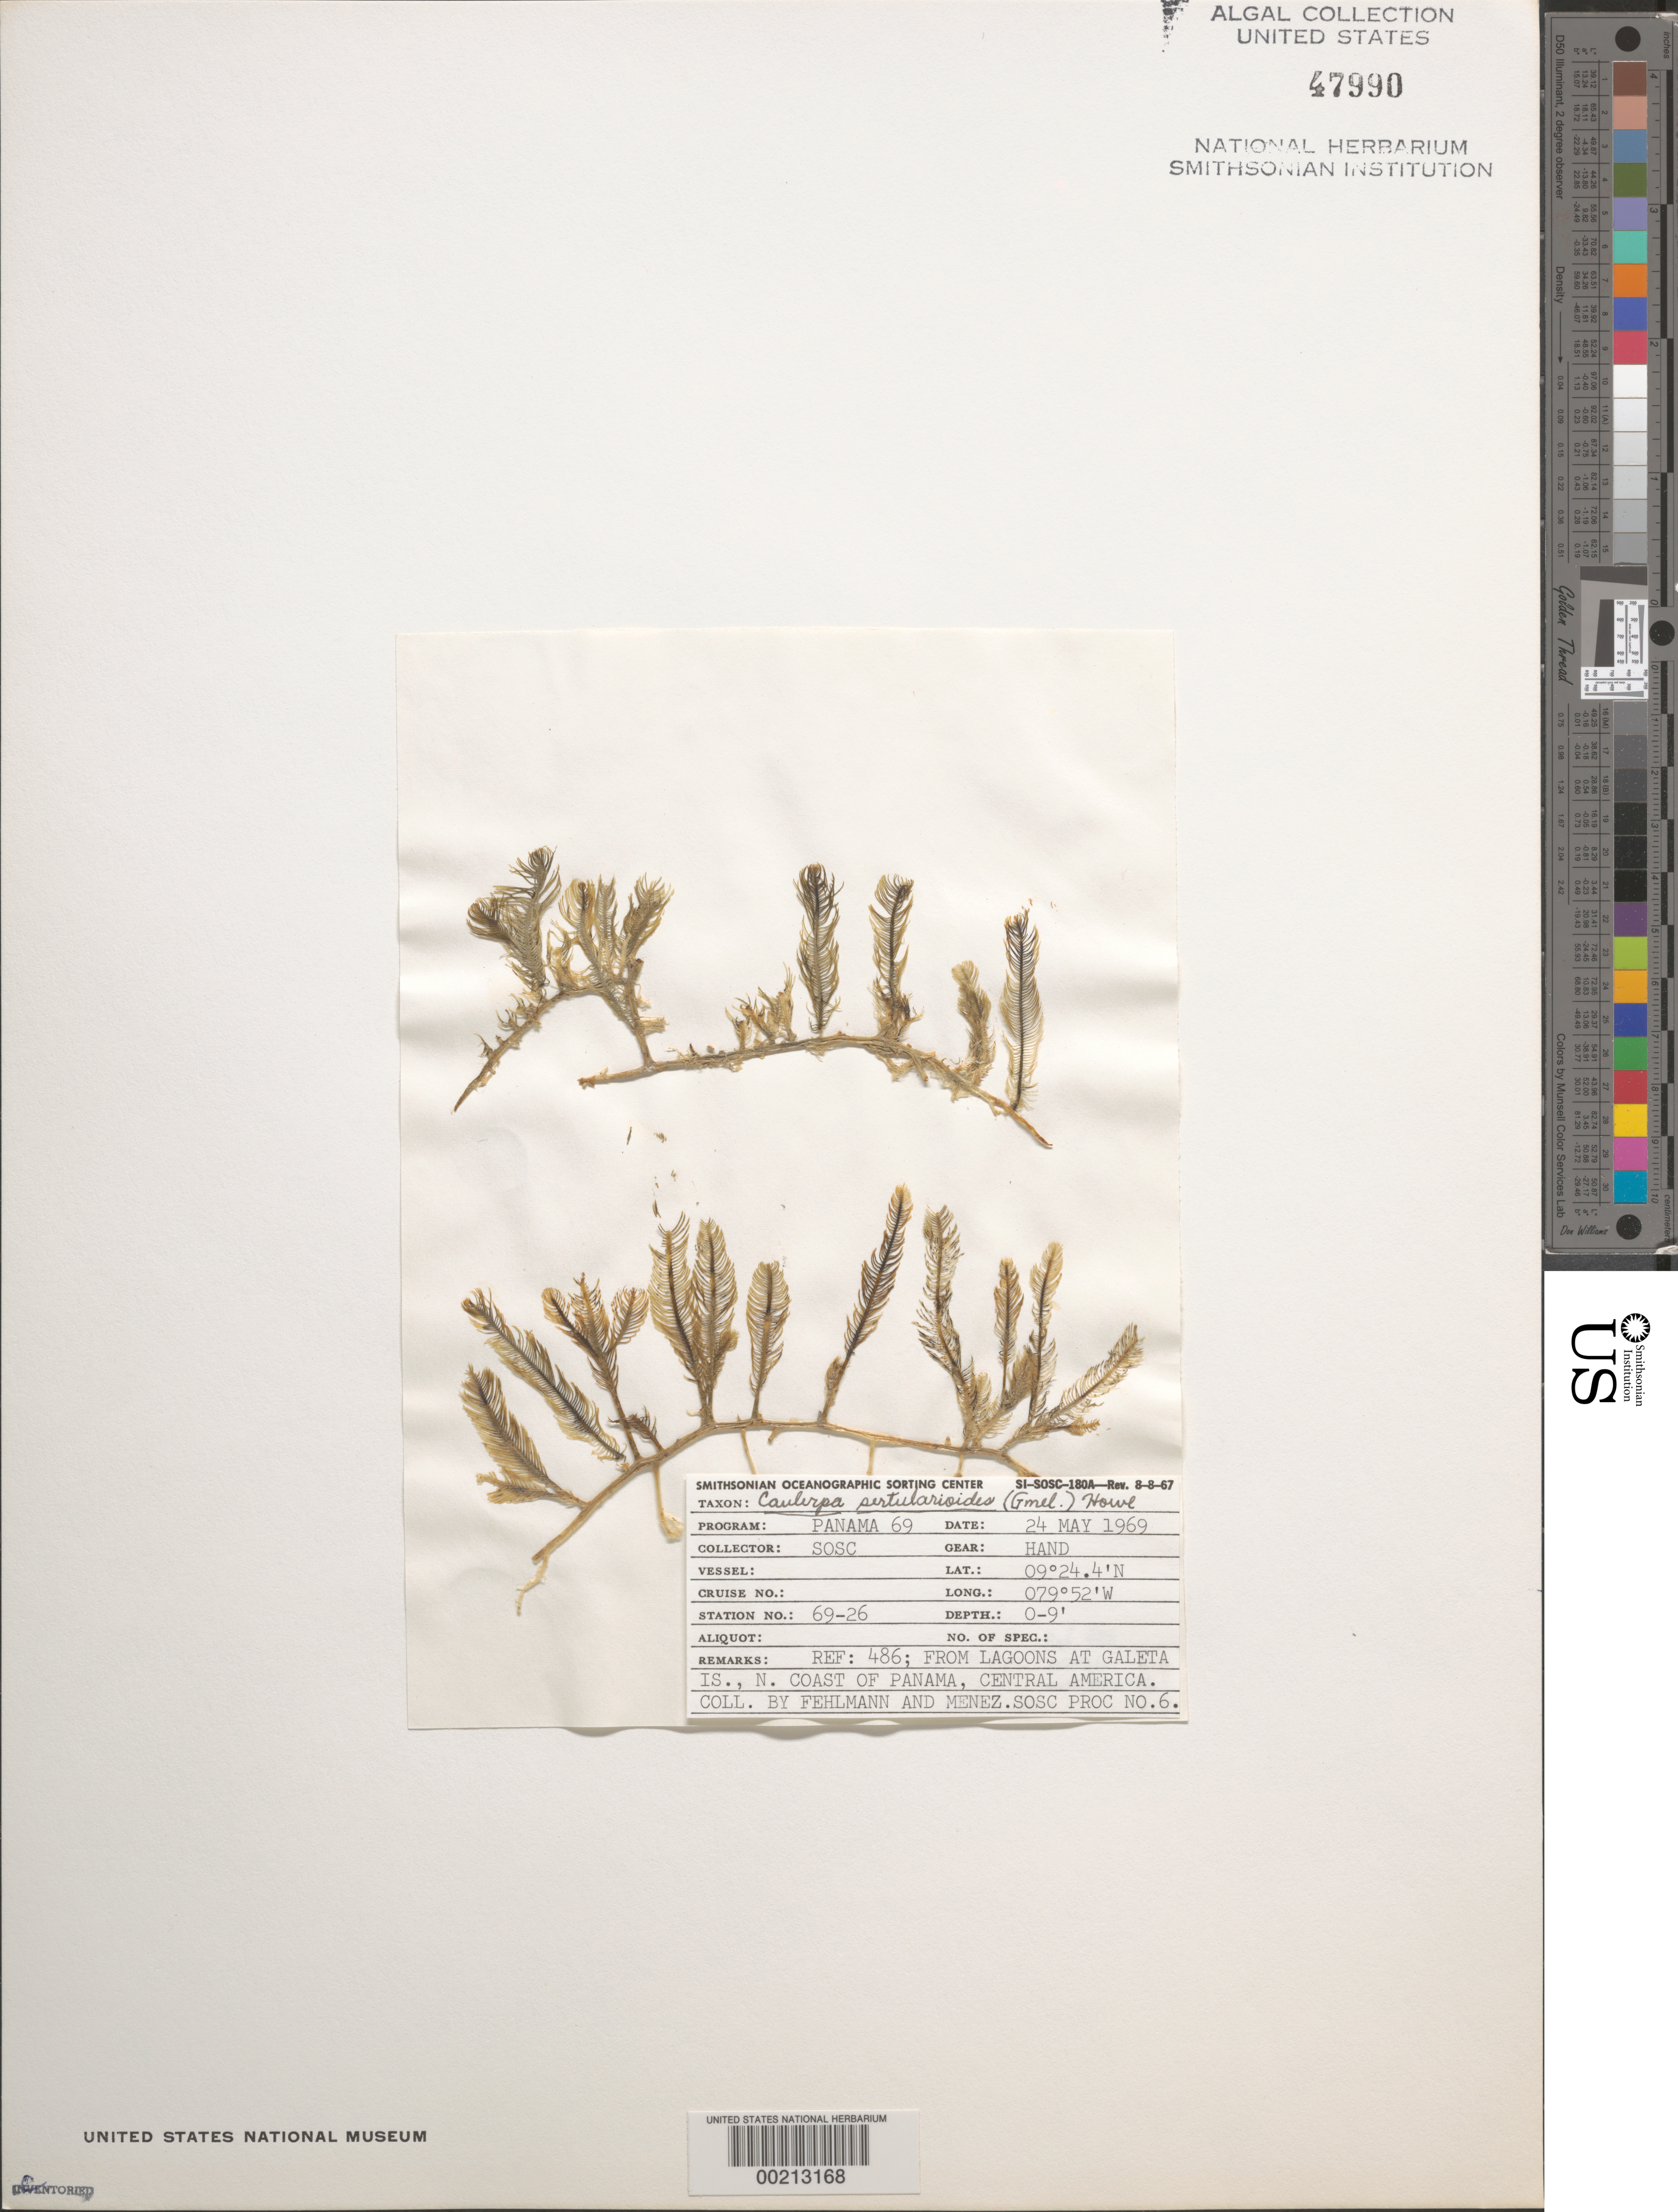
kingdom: Plantae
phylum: Chlorophyta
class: Ulvophyceae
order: Bryopsidales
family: Caulerpaceae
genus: Caulerpa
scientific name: Caulerpa sertularioides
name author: (S.G. Gmel.) M. Howe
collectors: H. Fehlmann & Meñez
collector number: Station 69-26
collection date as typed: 24 May 1969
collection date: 1969-05-24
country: Panama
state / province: Colón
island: Galeta Island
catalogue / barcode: US 47990